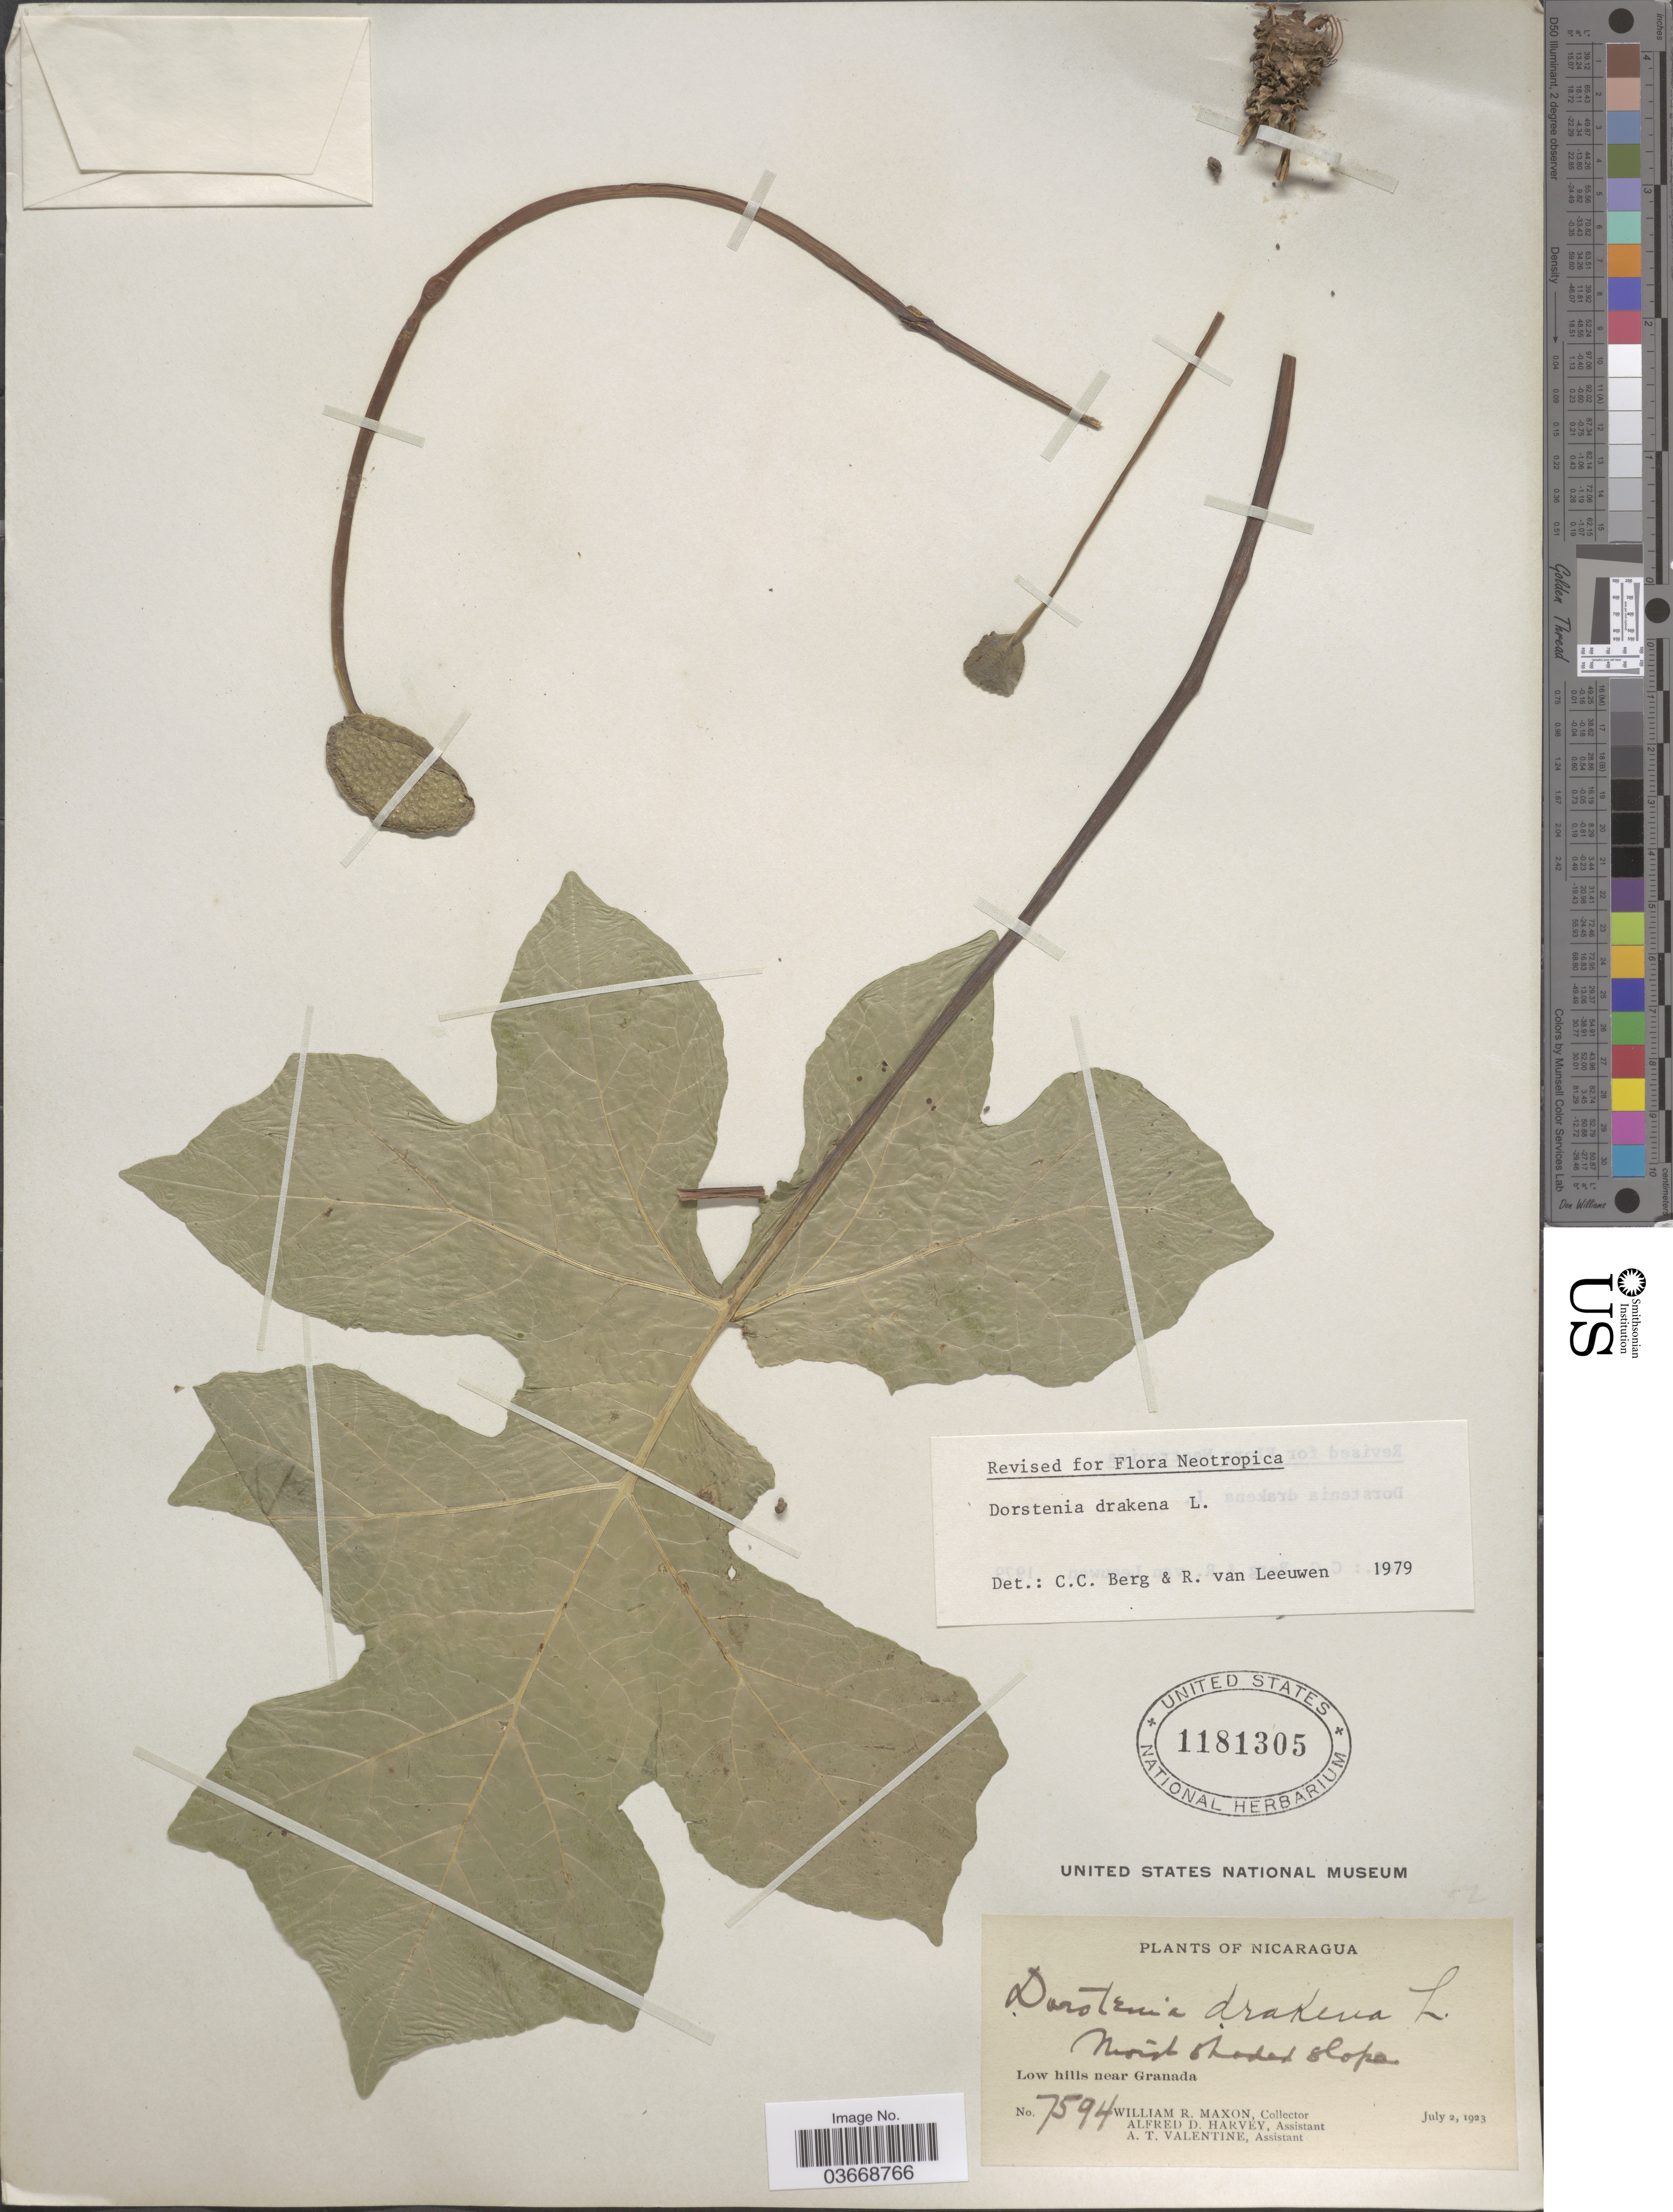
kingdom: Plantae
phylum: Tracheophyta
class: Magnoliopsida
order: Rosales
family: Moraceae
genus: Dorstenia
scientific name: Dorstenia drakena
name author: L.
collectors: W. R. Maxon, A. D. Harvey & A. Valentine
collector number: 7594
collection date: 1923-07-02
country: Nicaragua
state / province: Granada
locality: Low hills near Granada.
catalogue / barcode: US 1181305